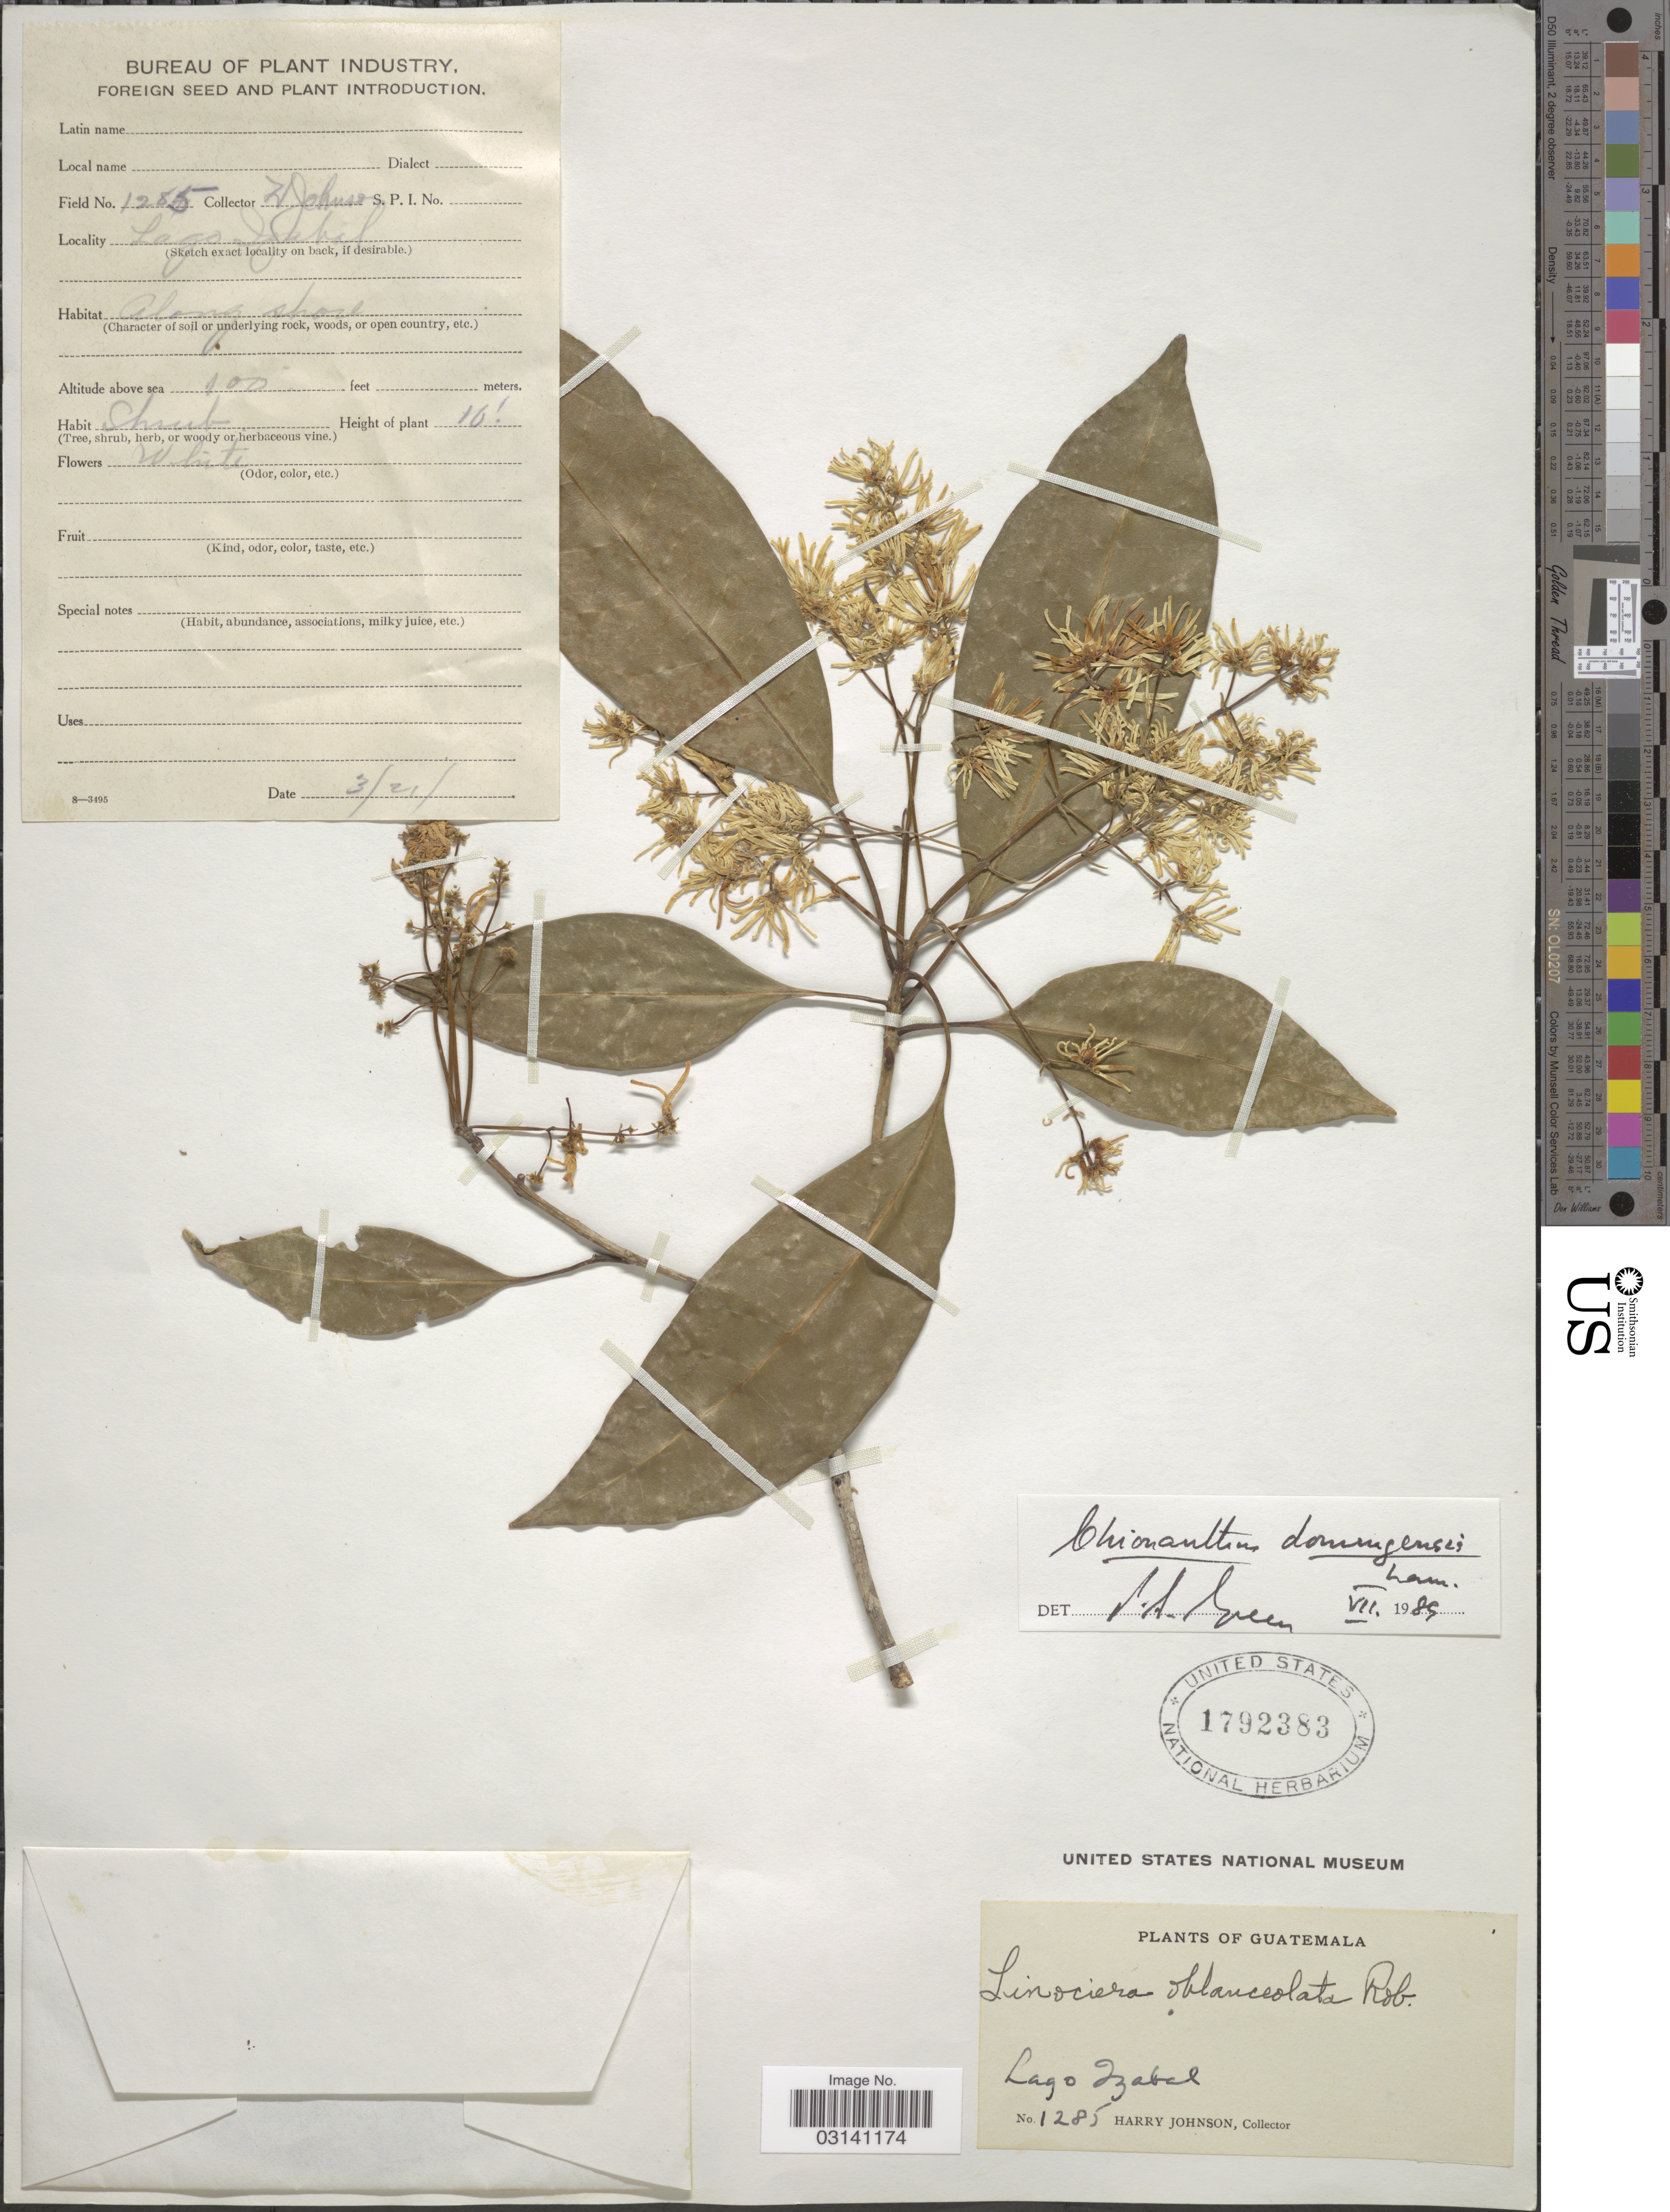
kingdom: Plantae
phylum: Tracheophyta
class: Magnoliopsida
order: Lamiales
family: Oleaceae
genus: Chionanthus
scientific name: Chionanthus domingensis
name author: Lam.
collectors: H. Johnson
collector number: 1285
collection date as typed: Transcribed d/m/y: /3/21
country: Guatemala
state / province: Izabal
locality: Lago Izabal.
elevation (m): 30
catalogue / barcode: US 1792383